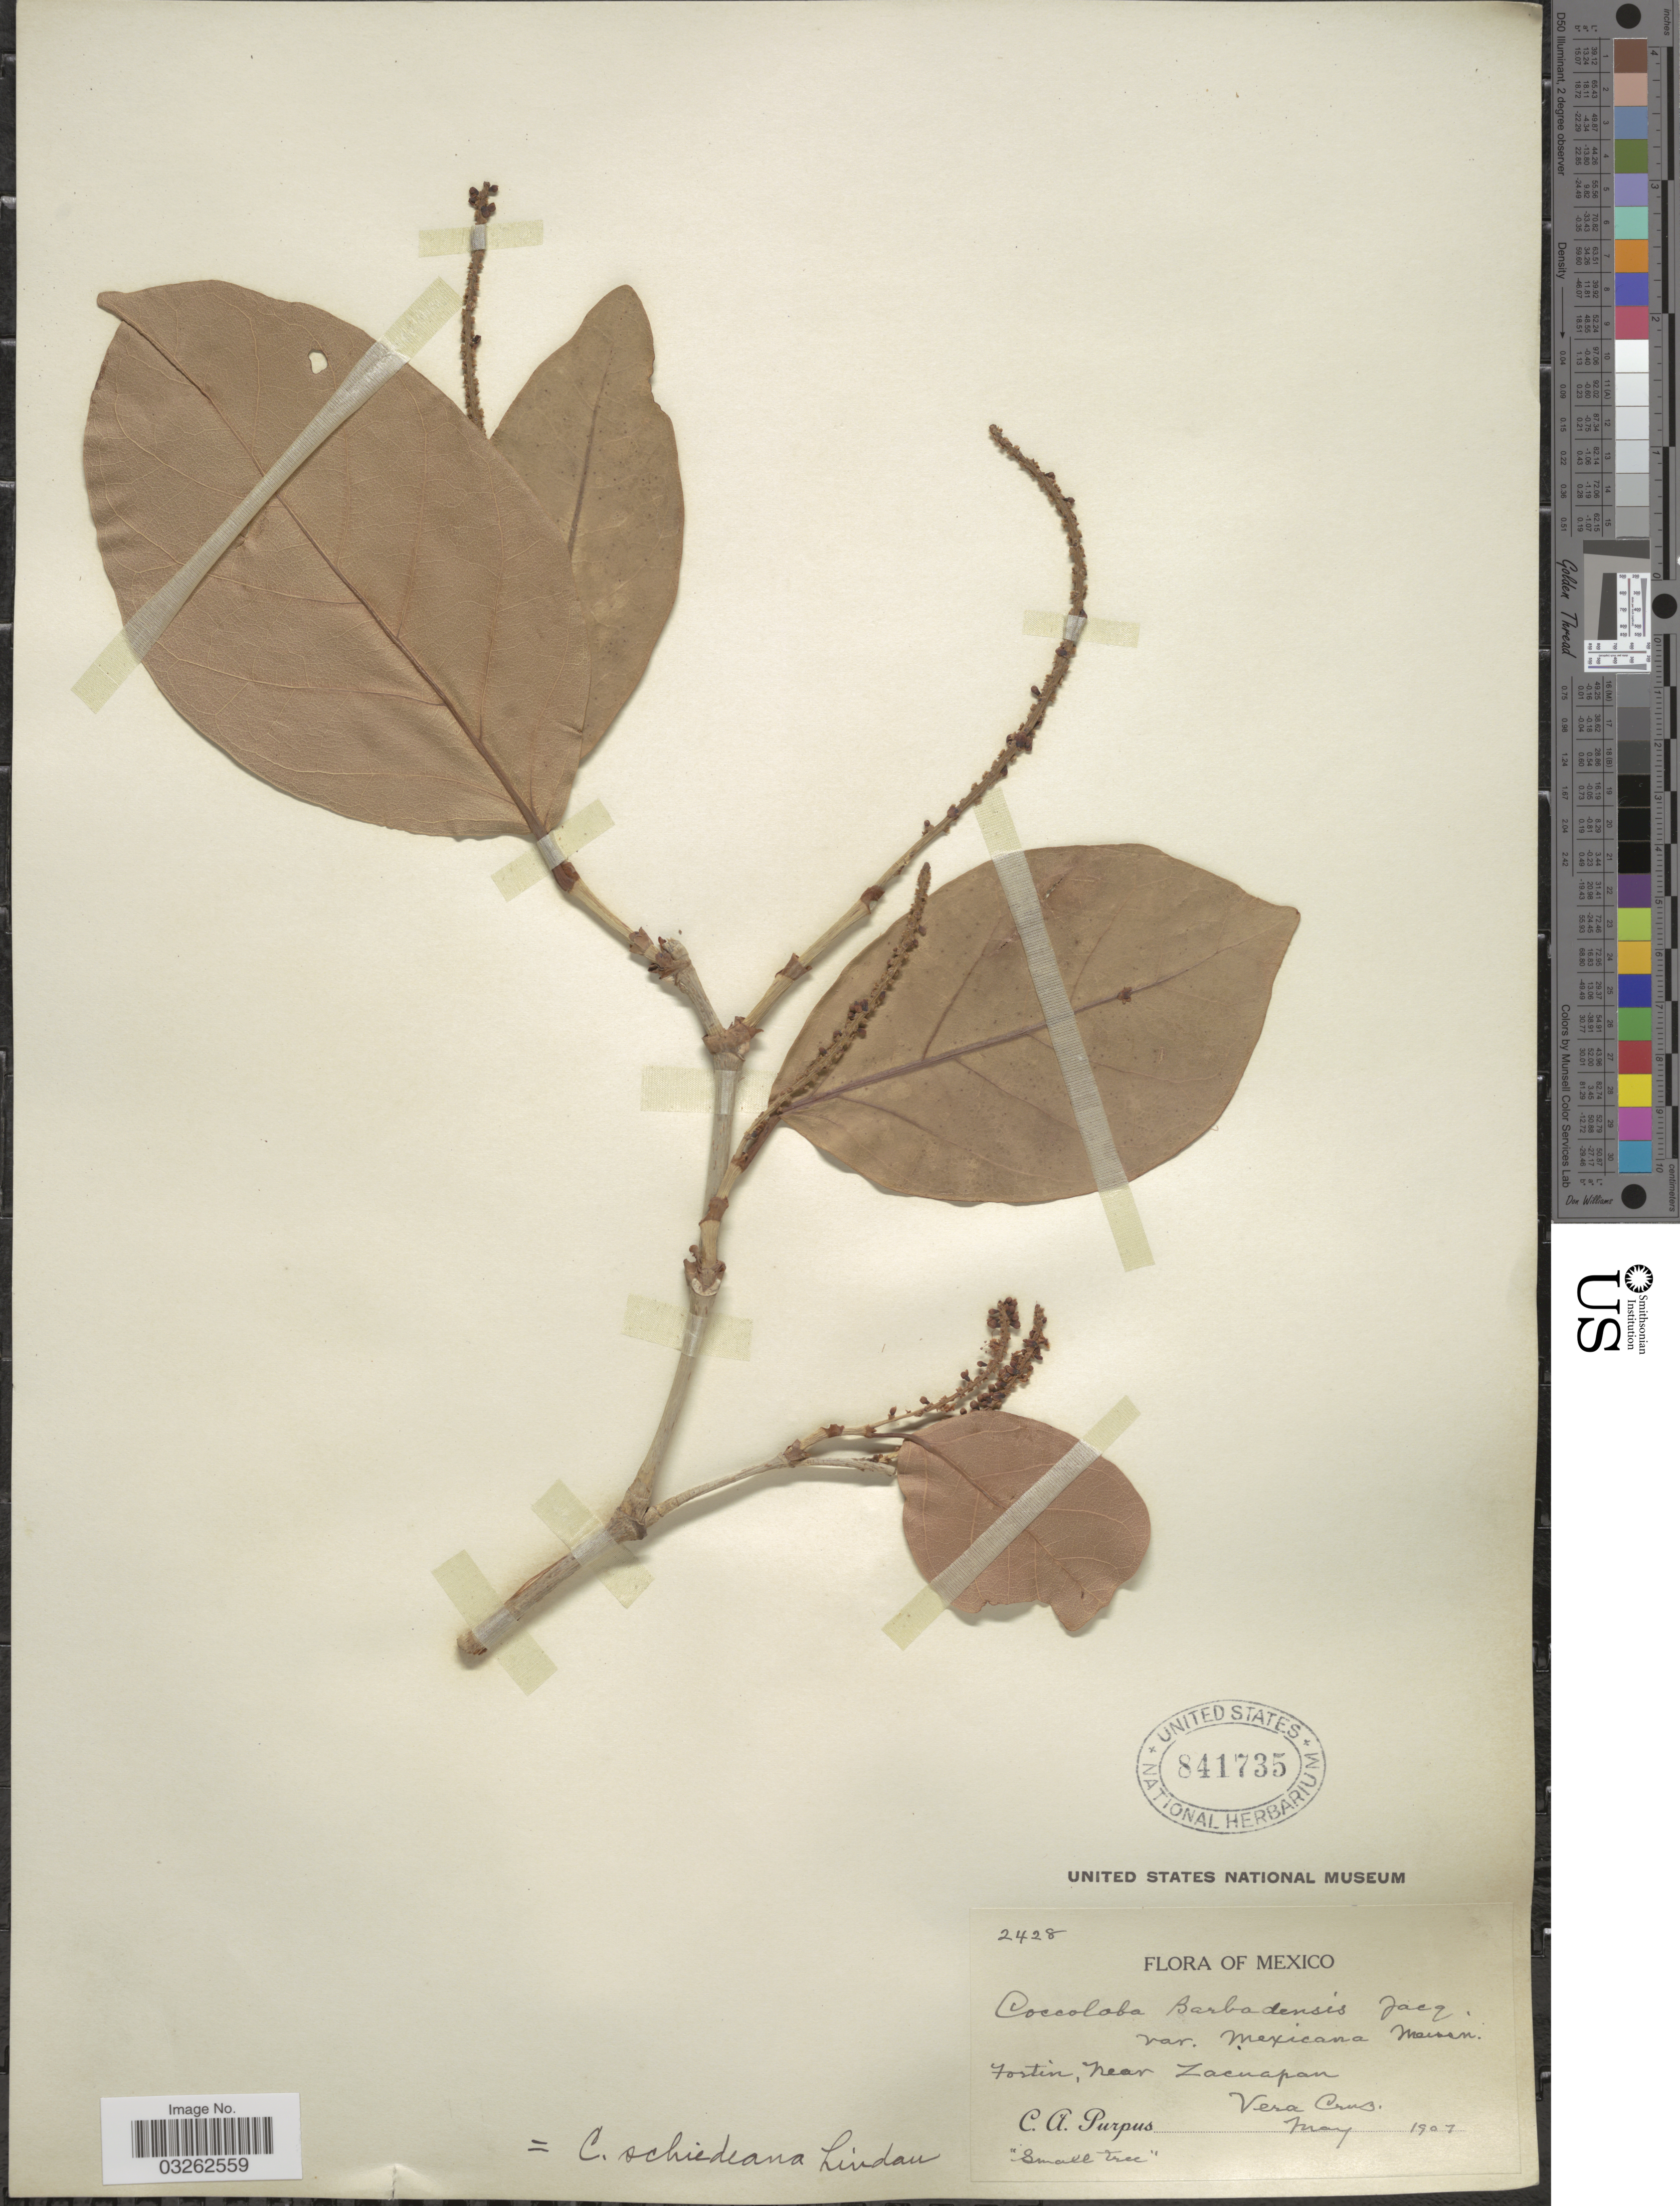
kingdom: Plantae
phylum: Tracheophyta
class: Magnoliopsida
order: Caryophyllales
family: Polygonaceae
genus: Coccoloba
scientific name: Coccoloba barbadensis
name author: Jacq.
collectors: C. A. Purpus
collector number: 2428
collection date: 1907-05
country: Mexico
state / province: Veracruz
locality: Fortin, near Zacuapan. Vera Cruz.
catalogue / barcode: US 841735